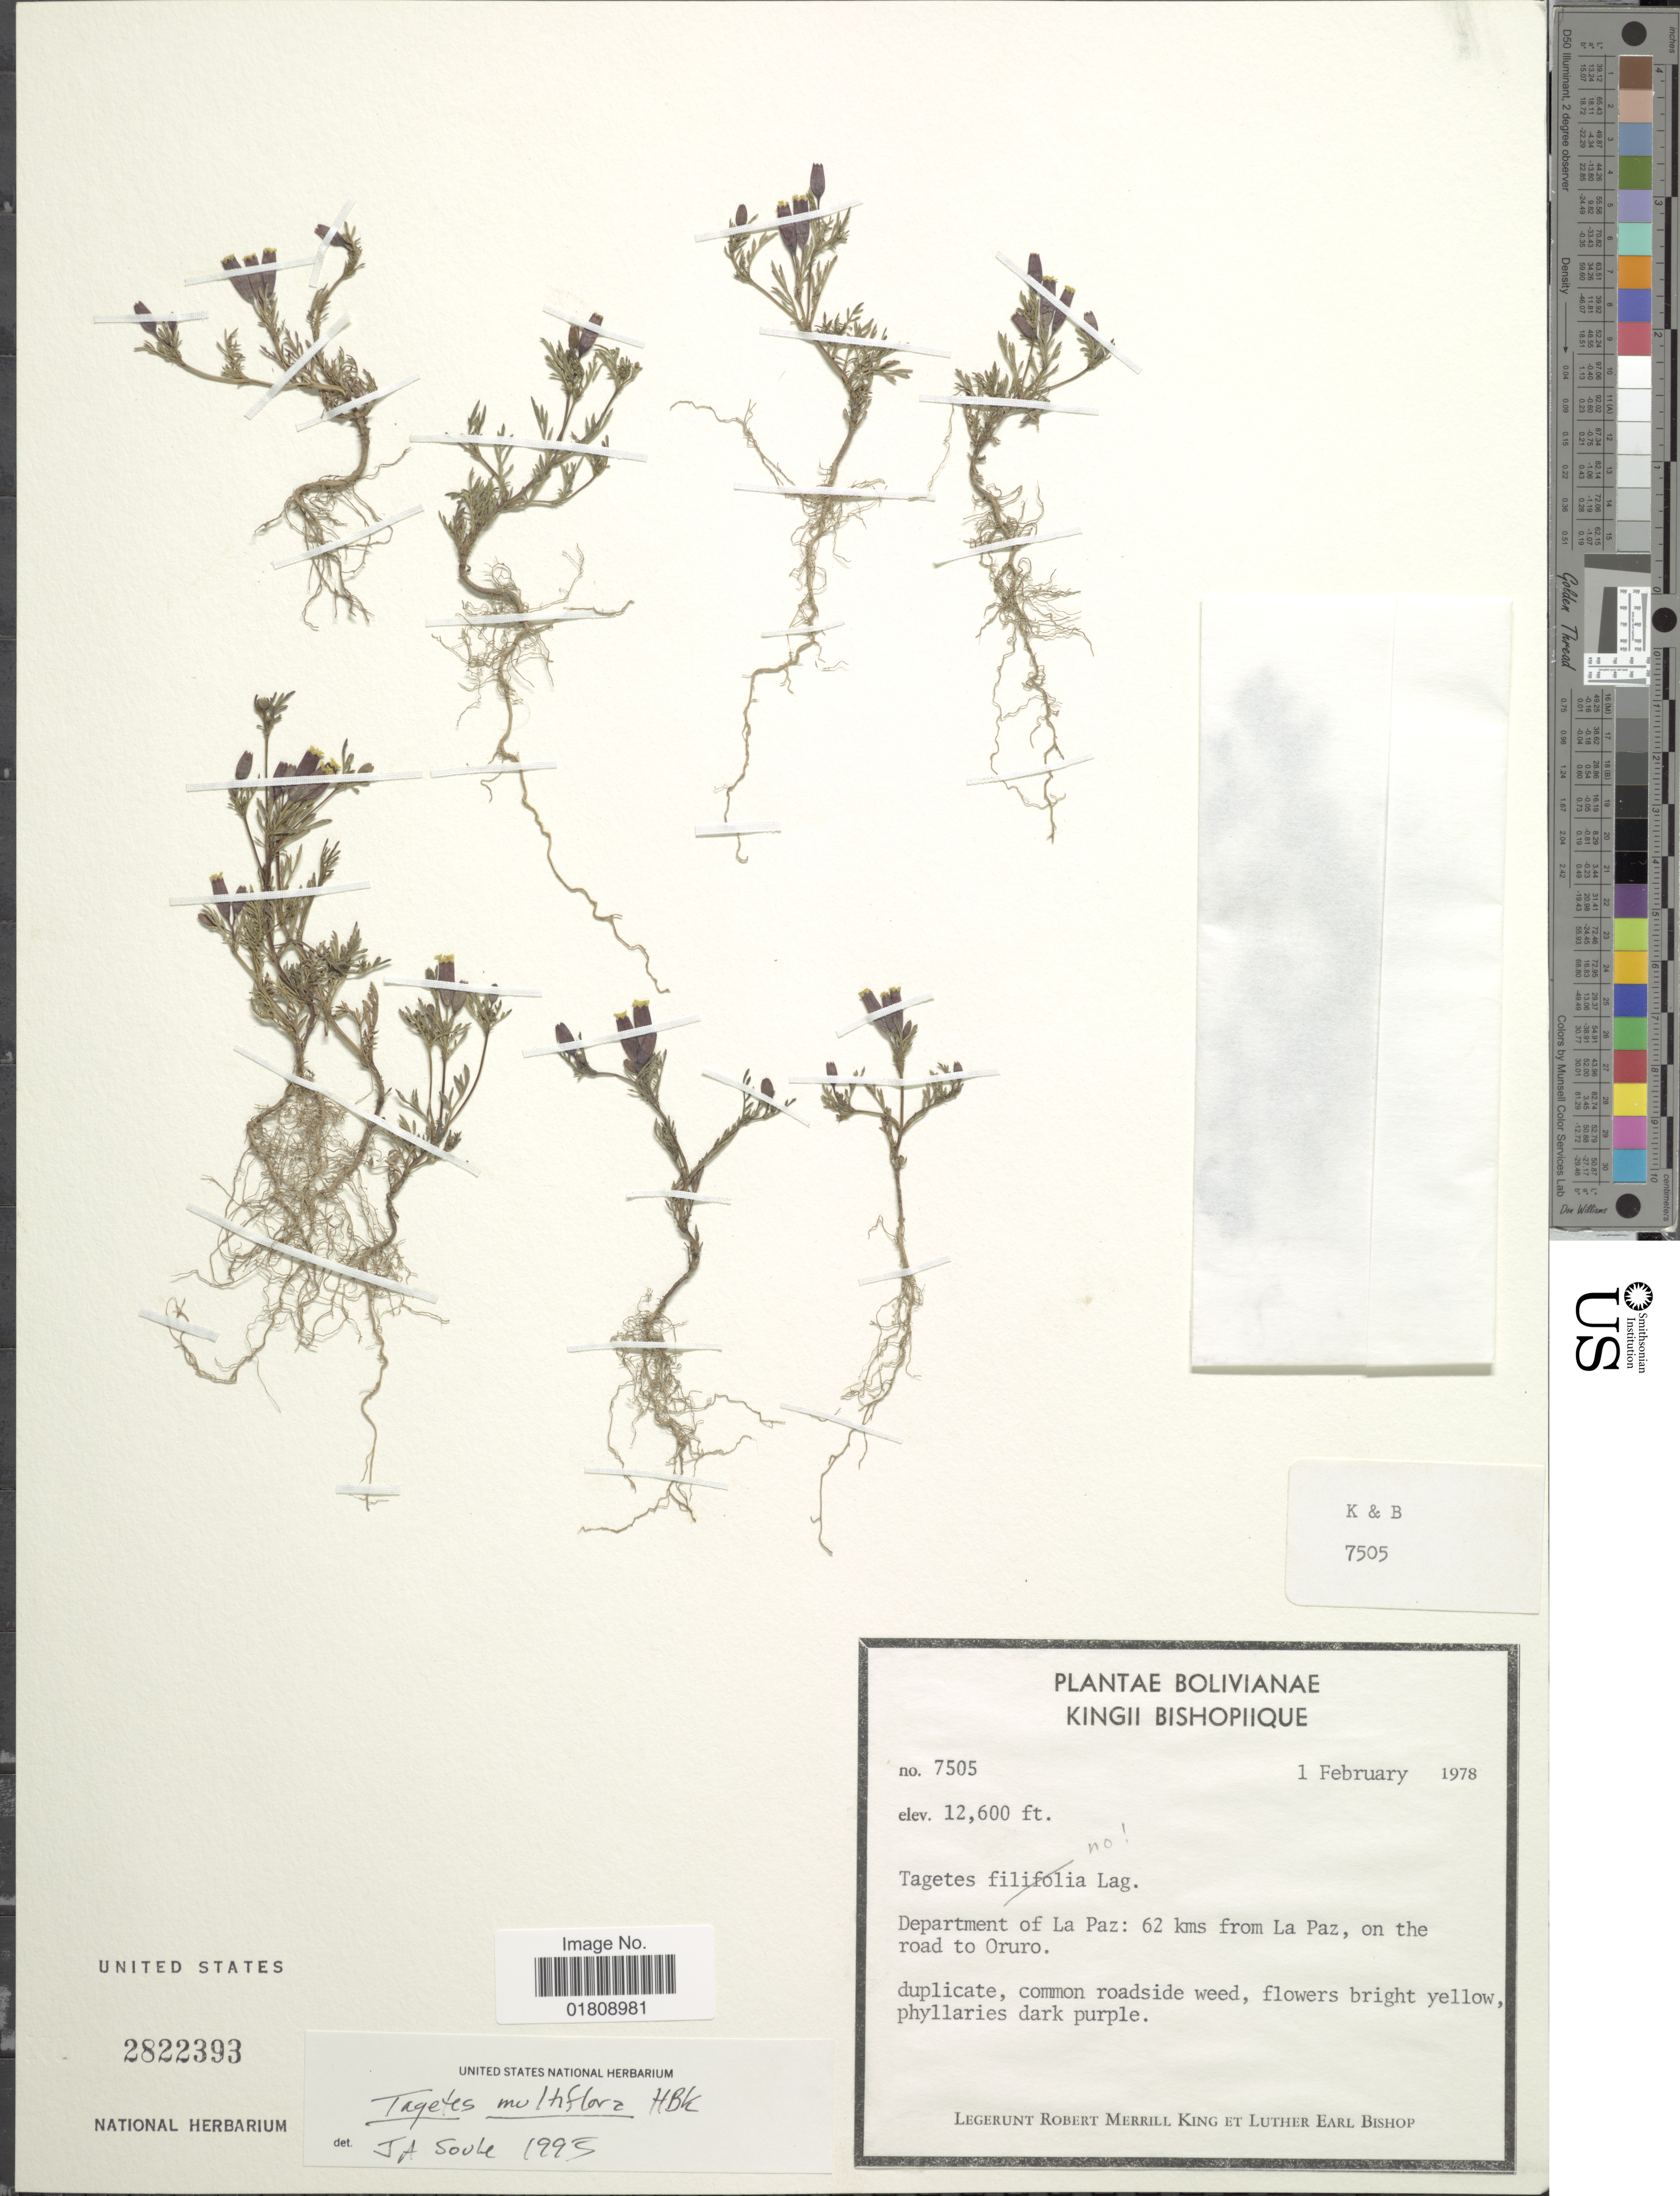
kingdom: Plantae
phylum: Tracheophyta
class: Magnoliopsida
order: Asterales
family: Asteraceae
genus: Tagetes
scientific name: Tagetes multiflora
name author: Kunth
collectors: R. M. King & L. E. Bishop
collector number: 7505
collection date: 1978-02-01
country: Bolivia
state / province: La Paz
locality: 62 kms from La Paz, on the road to Oruro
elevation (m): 3840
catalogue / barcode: US 2822393